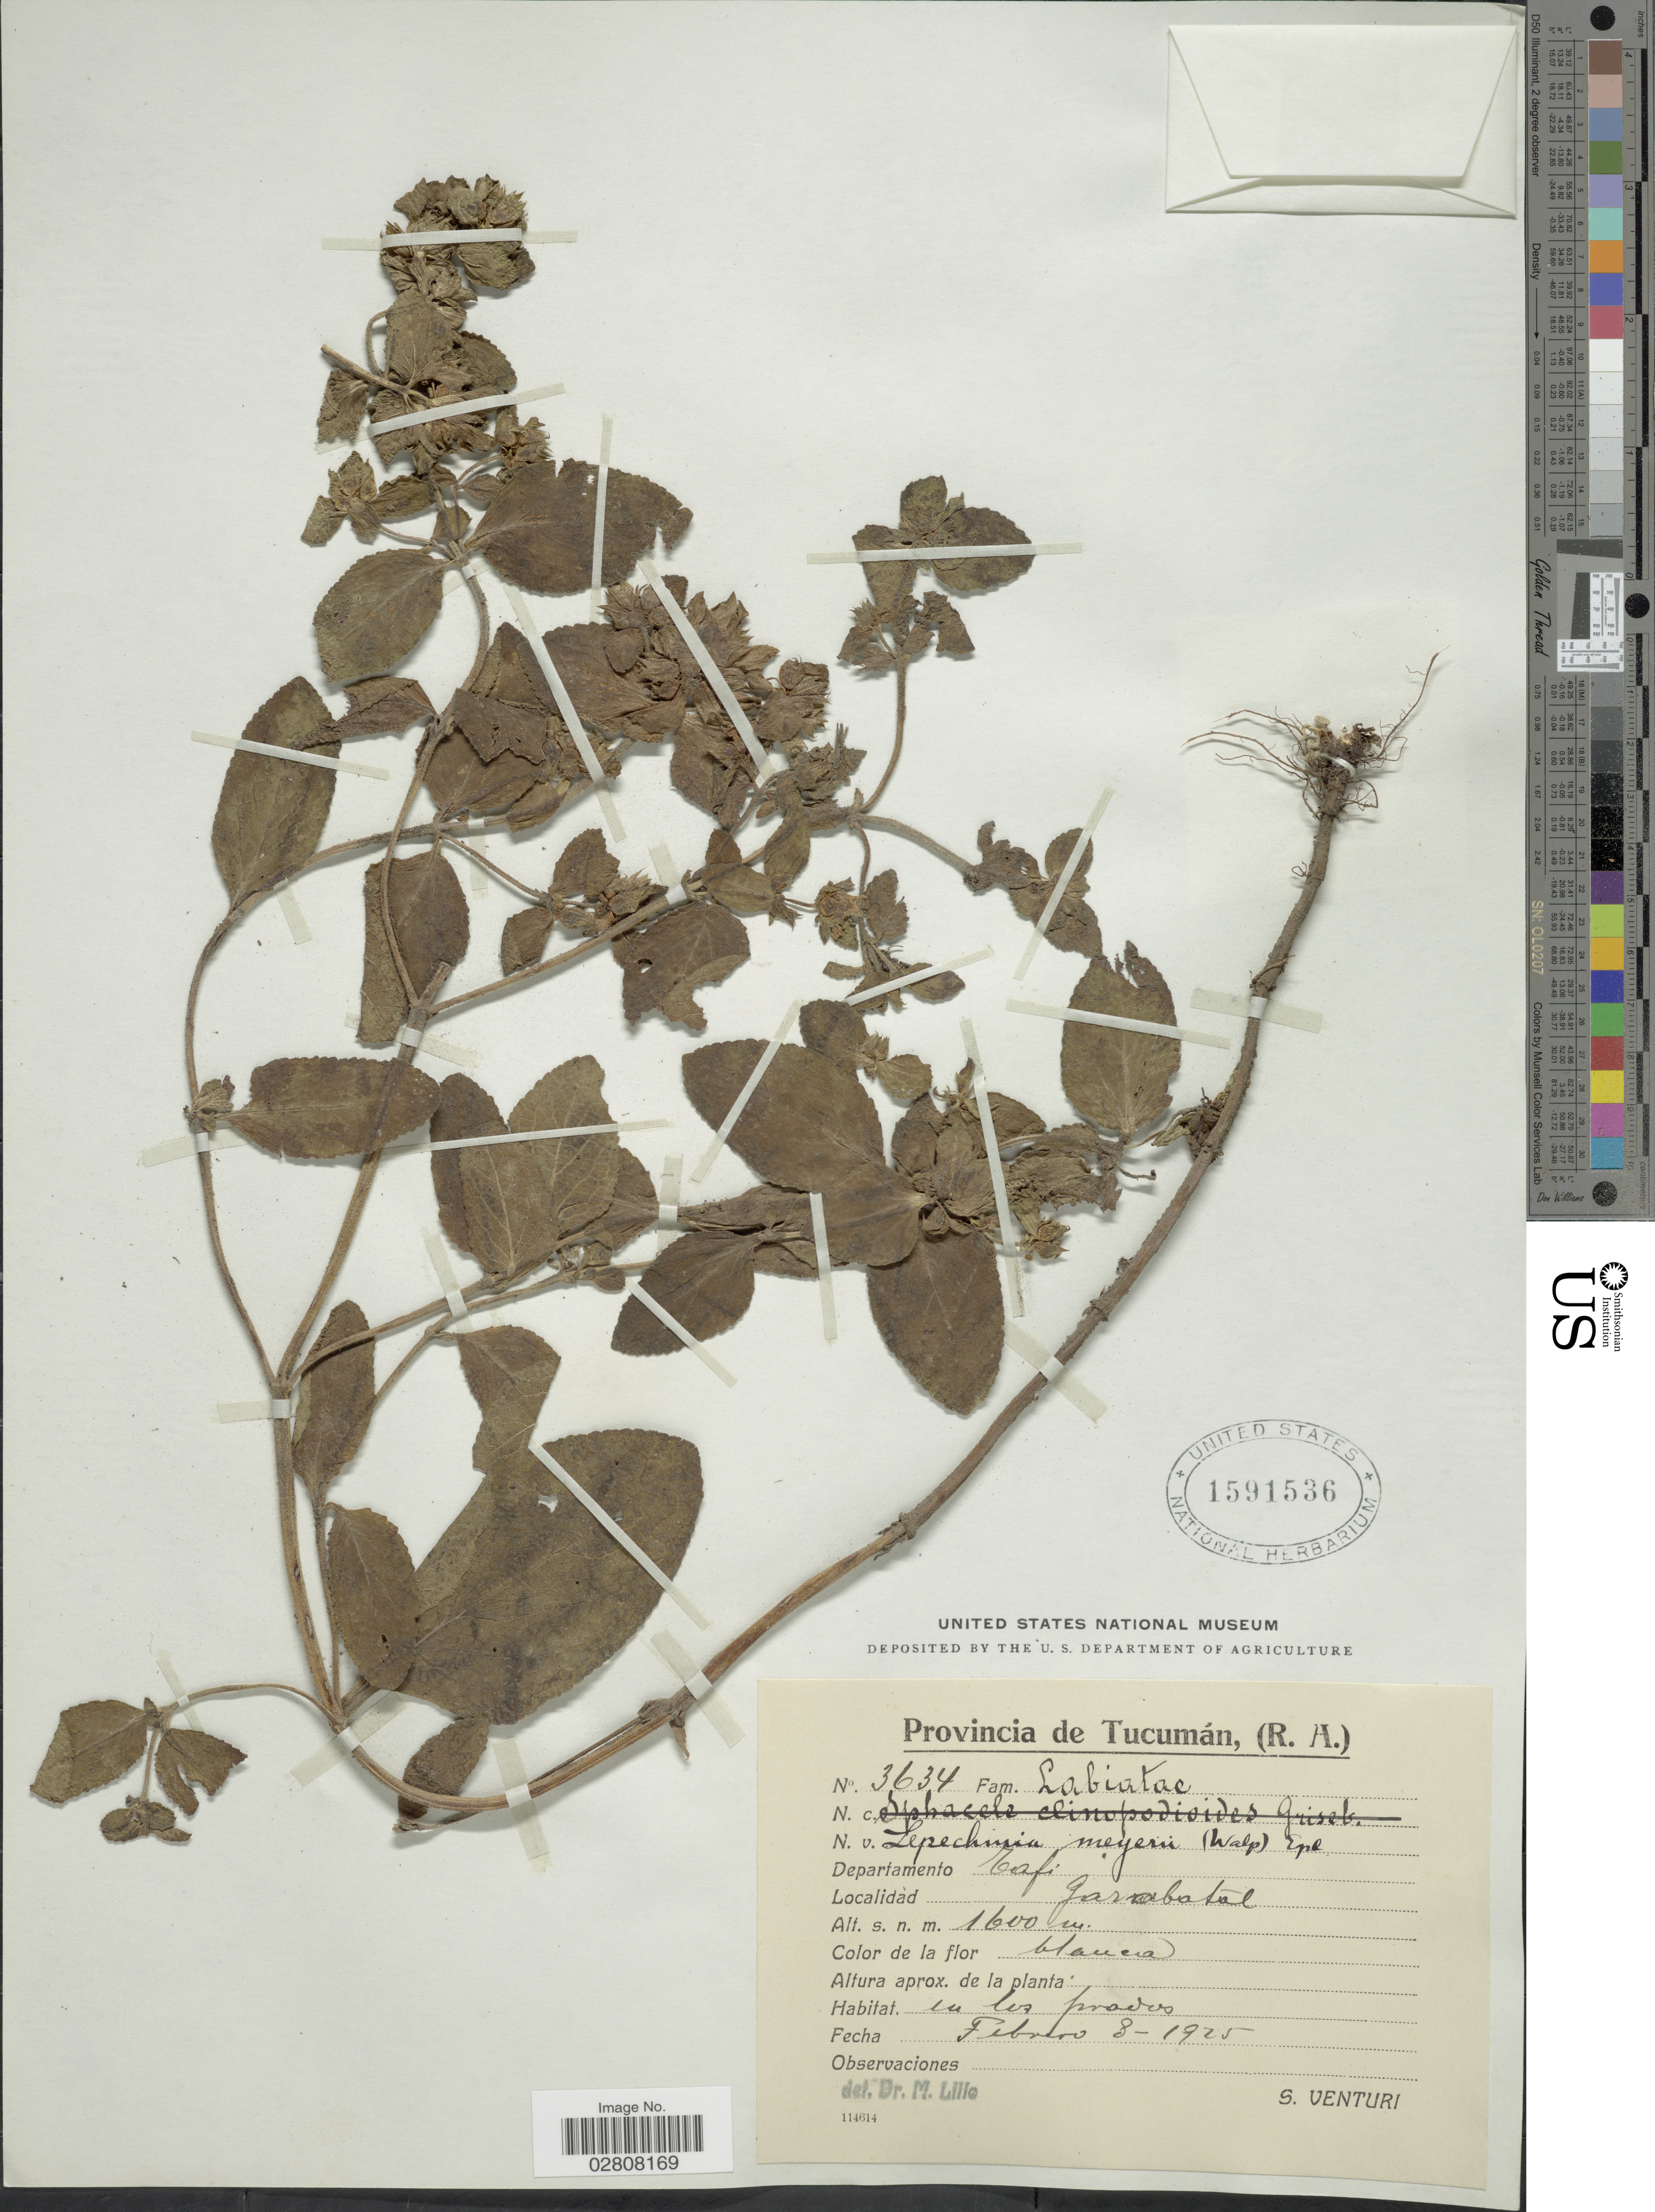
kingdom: Plantae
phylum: Tracheophyta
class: Magnoliopsida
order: Lamiales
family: Lamiaceae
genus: Lepechinia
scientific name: Lepechinia meyenii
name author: (Walp.) Epling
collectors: S. Venturi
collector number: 3634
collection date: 1925-02-08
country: Argentina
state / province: Tucuman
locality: Provincia de Tucumán, (R.A.). Departamento Tafi. Garabatal.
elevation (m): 1600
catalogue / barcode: US 1591536